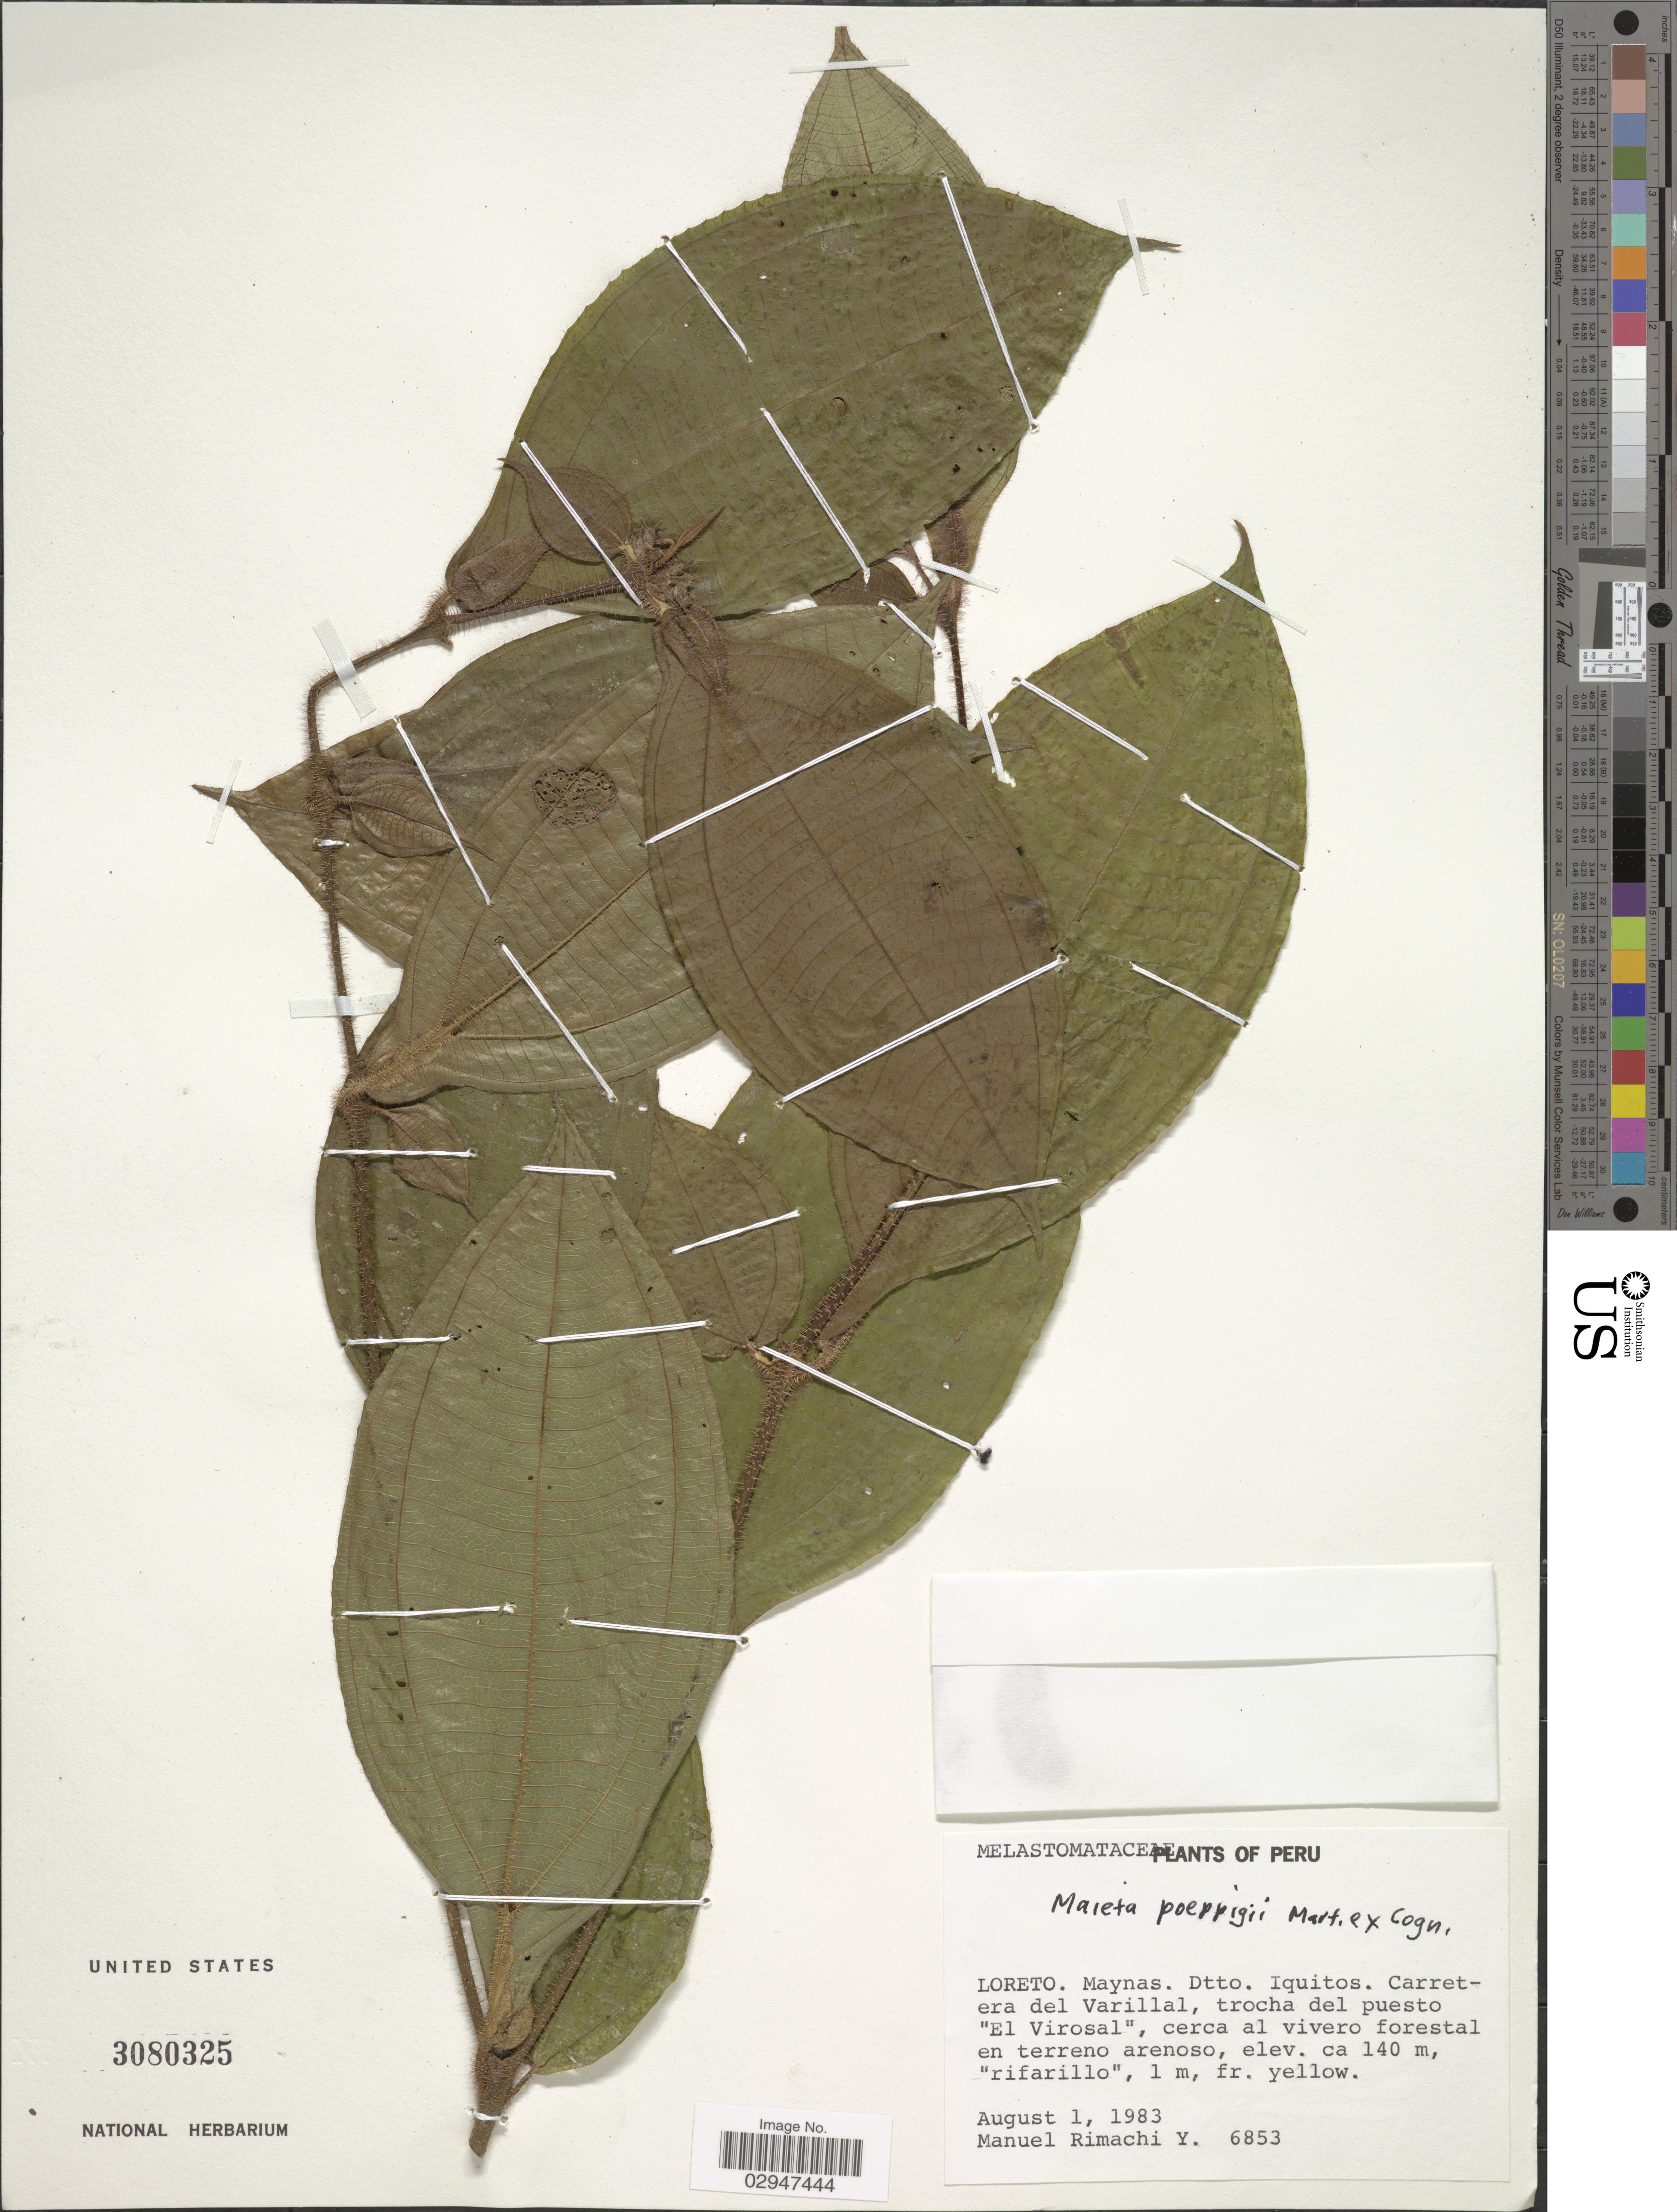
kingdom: Plantae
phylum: Tracheophyta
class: Magnoliopsida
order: Myrtales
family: Melastomataceae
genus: Maieta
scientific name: Maieta poeppigii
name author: Mart. ex Cogn.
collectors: M. Rimachi Y.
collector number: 6853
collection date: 1983-08-01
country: Peru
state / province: Loreto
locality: Loreto. Maynas. Dtto. Iquitos. Carretera del Varillal, trocha del puesto "El Vorisal".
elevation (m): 140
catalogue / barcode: US 3080325